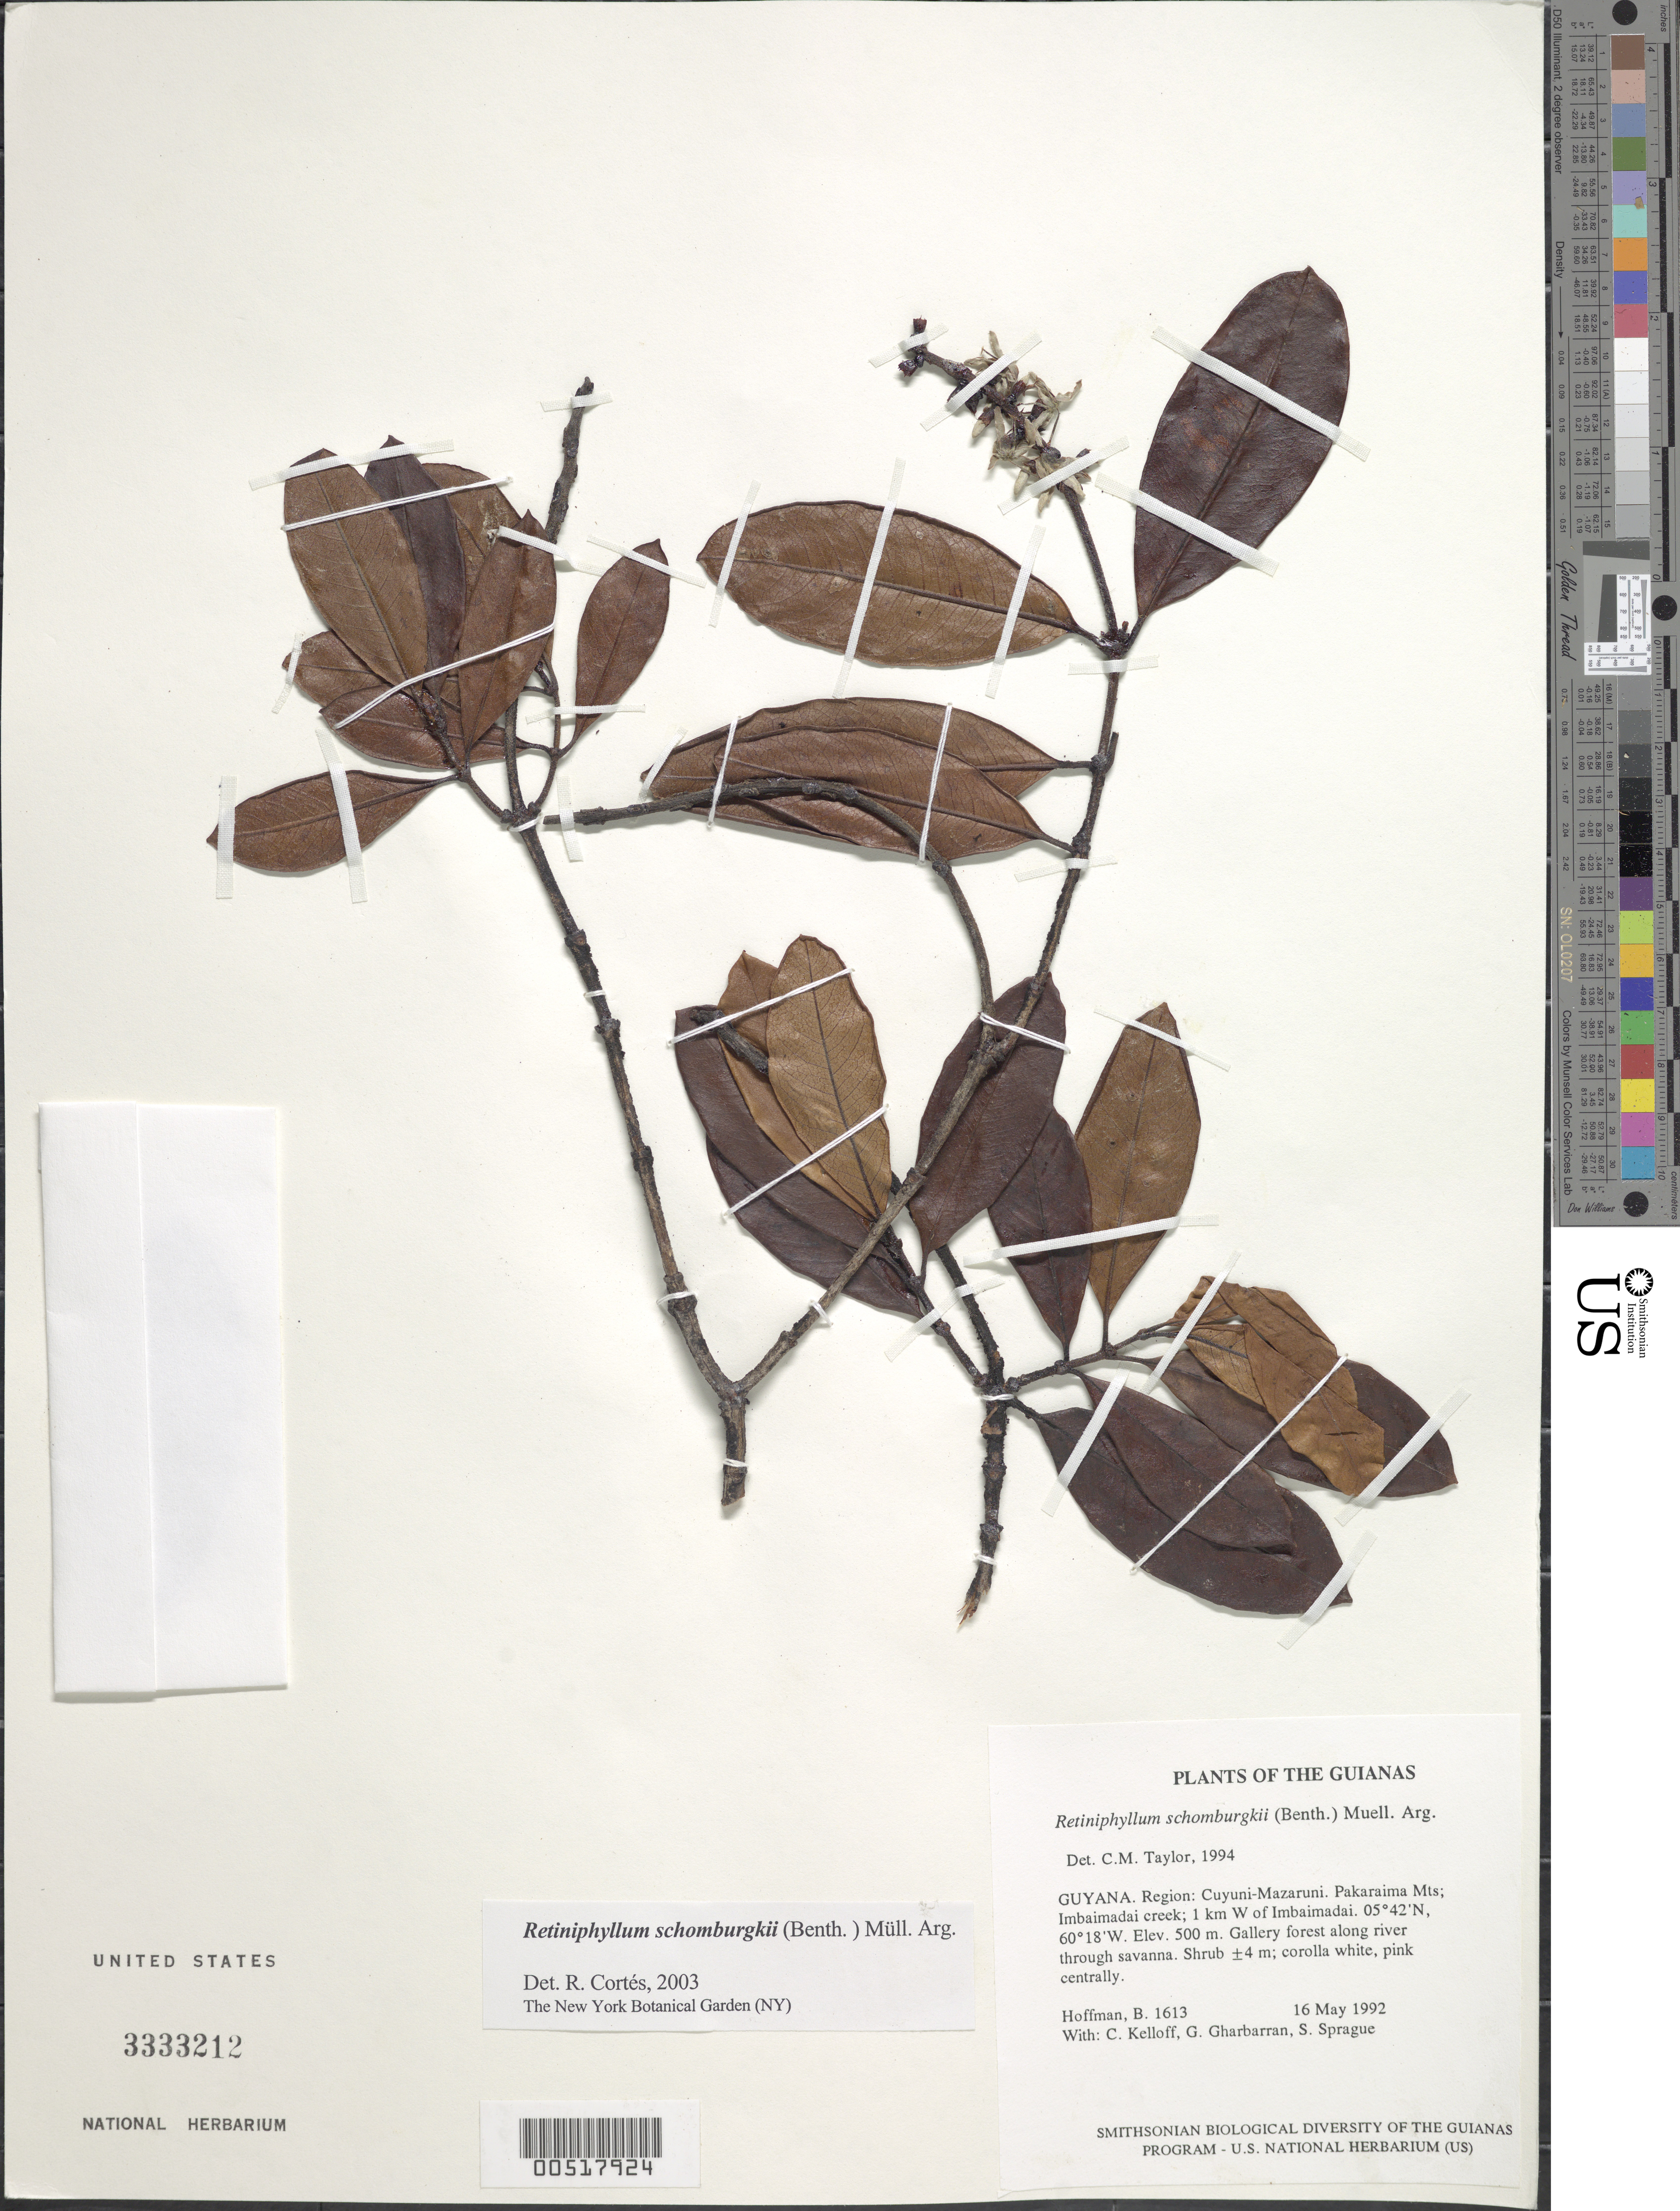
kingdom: Plantae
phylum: Tracheophyta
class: Magnoliopsida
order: Gentianales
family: Rubiaceae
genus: Retiniphyllum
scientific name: Retiniphyllum schomburgkii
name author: (Benth.) Müll. Arg.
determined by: Taylor, Charlotte M.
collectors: B. Hoffman, C. L. Kelloff, G. Gharbarran & S. Sprague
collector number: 1613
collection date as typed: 16 May 1992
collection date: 1992-05-16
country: Guyana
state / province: Cuyuni-Mazaruni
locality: Pakaraima Mts; Imbaimadai Creek; 1 km W of Imbaimadai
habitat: Gallery forest along river through savanna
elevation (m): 500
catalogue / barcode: US 3333212